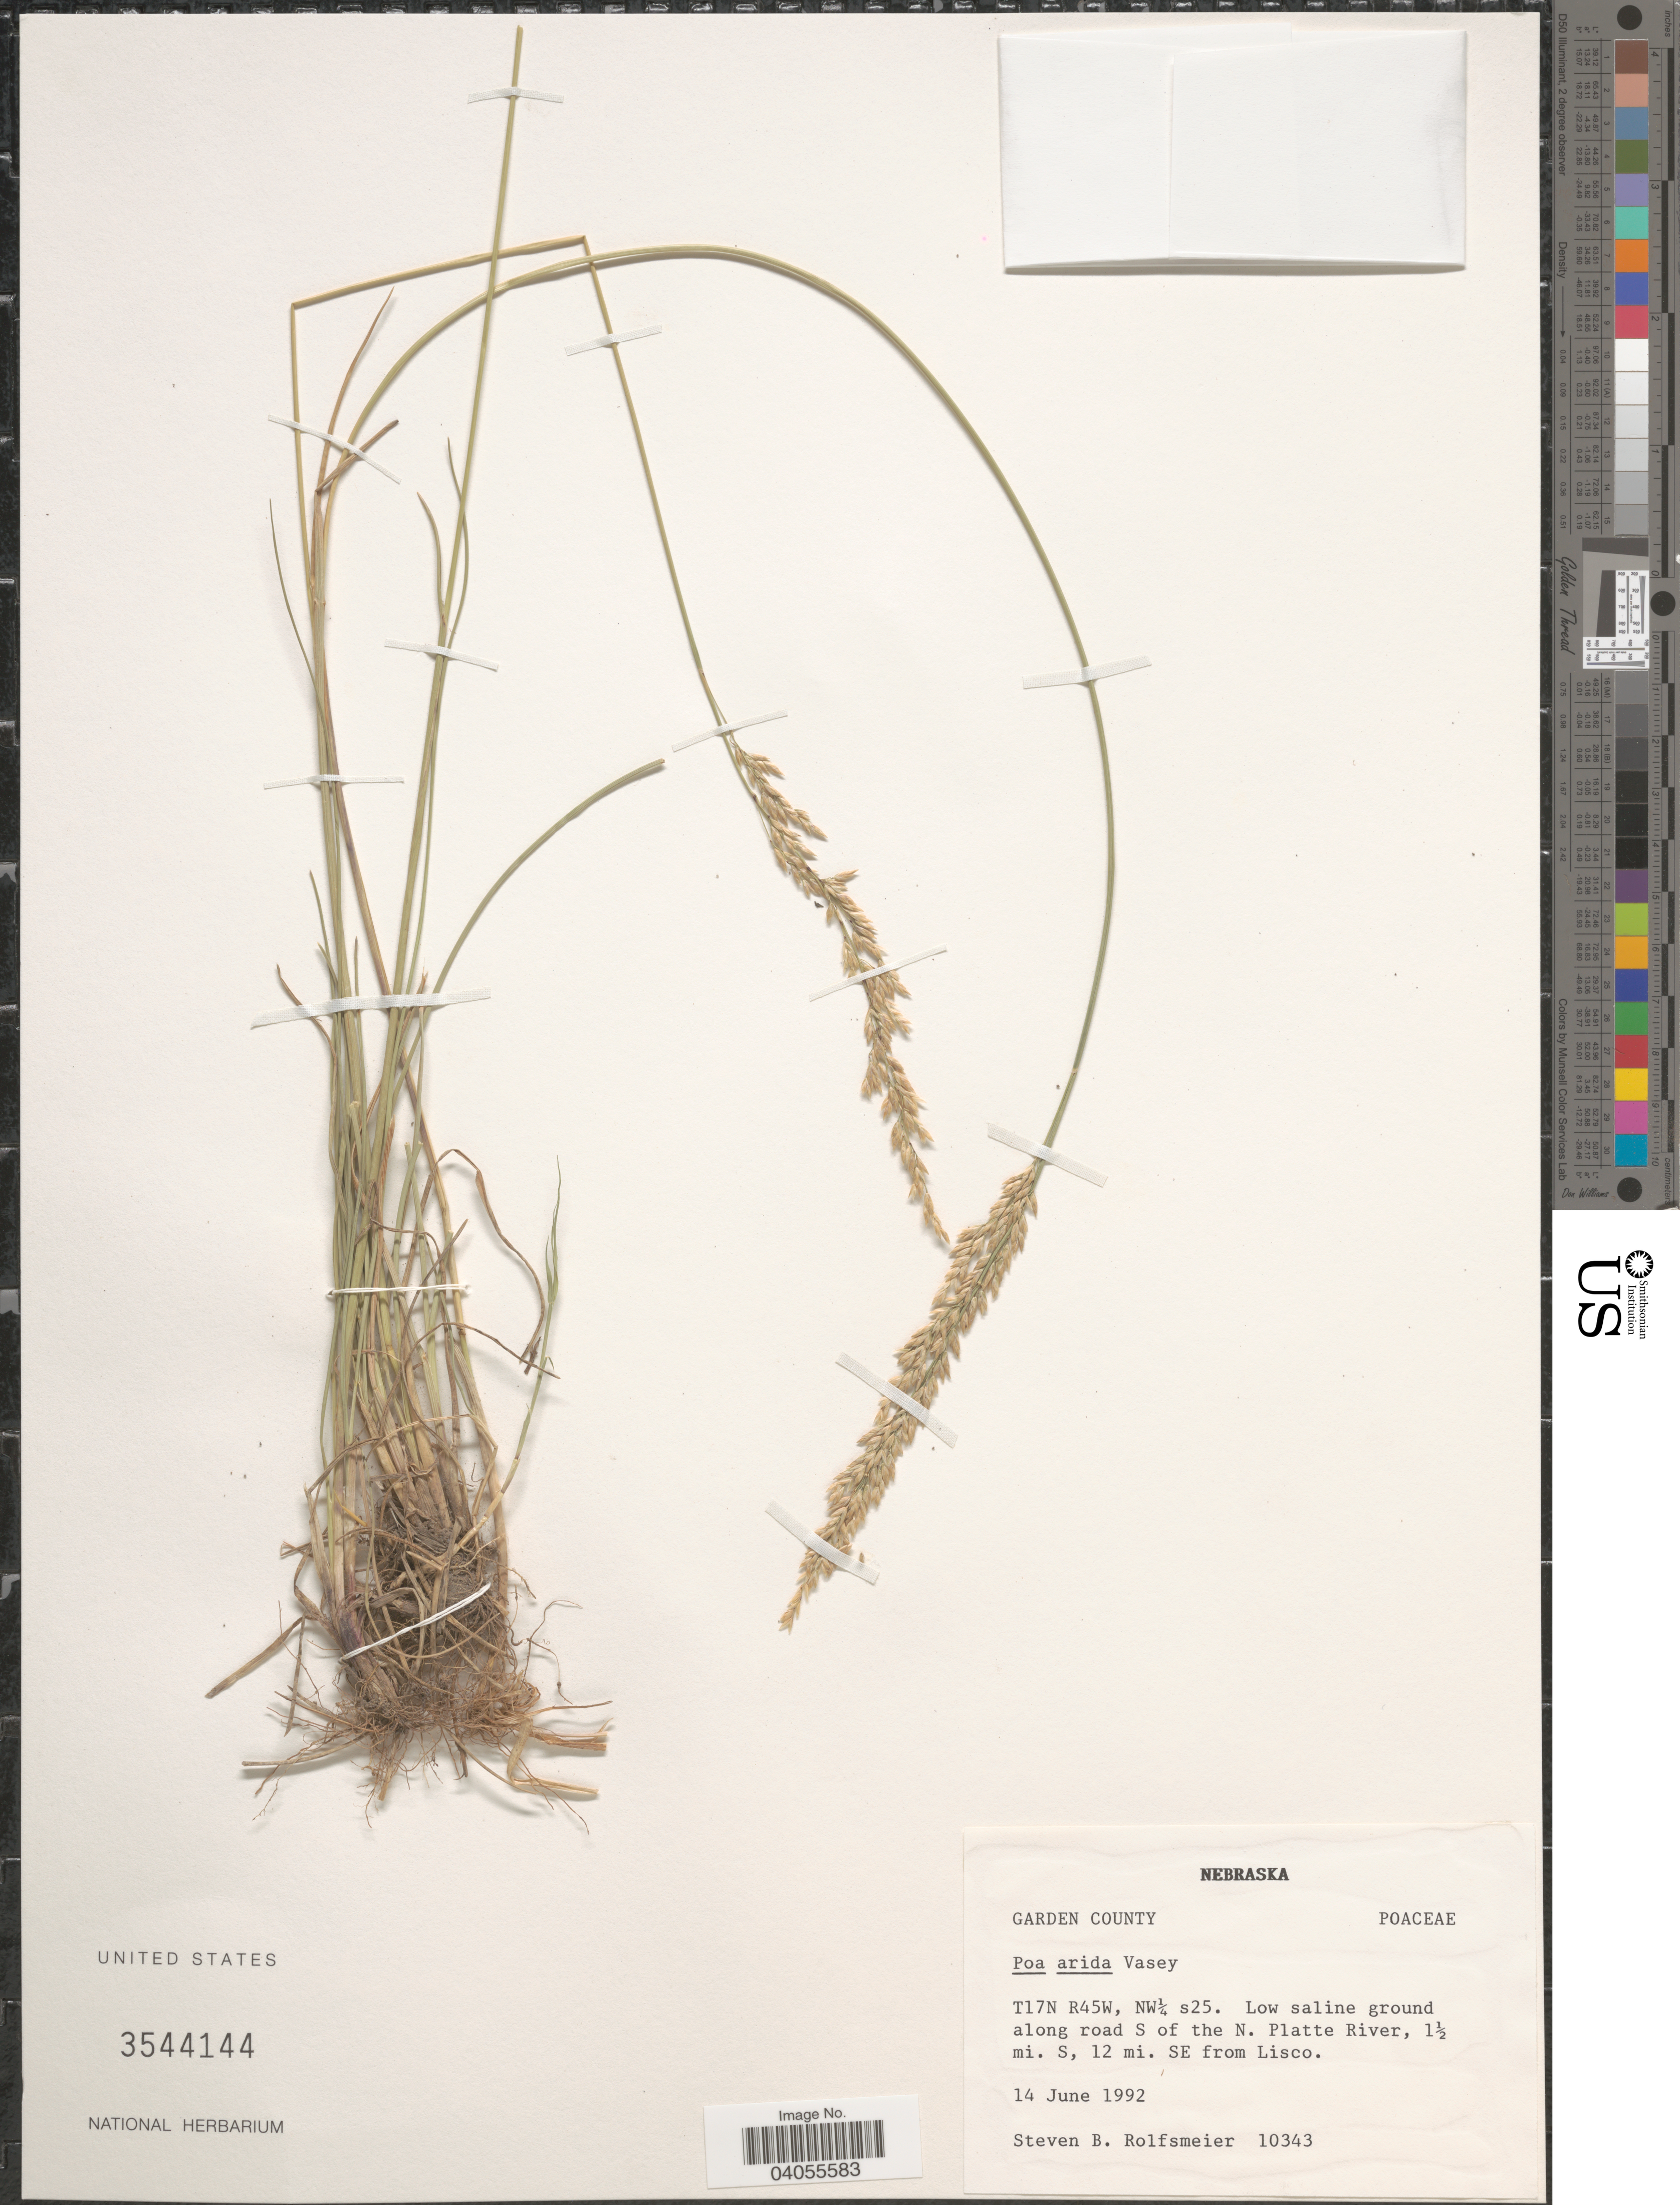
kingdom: Plantae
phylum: Tracheophyta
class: Liliopsida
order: Poales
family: Poaceae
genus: Poa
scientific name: Poa arida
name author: Vasey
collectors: S. Rolfsmeier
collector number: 10343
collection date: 1992-06-14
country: United States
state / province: Nebraska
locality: Garden County. T17N R45W, NW¼ s25. Low saline ground along road S of the N. Platte River, 1½ mi. S, 12 mi. SE from Lisco.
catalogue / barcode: US 3544144